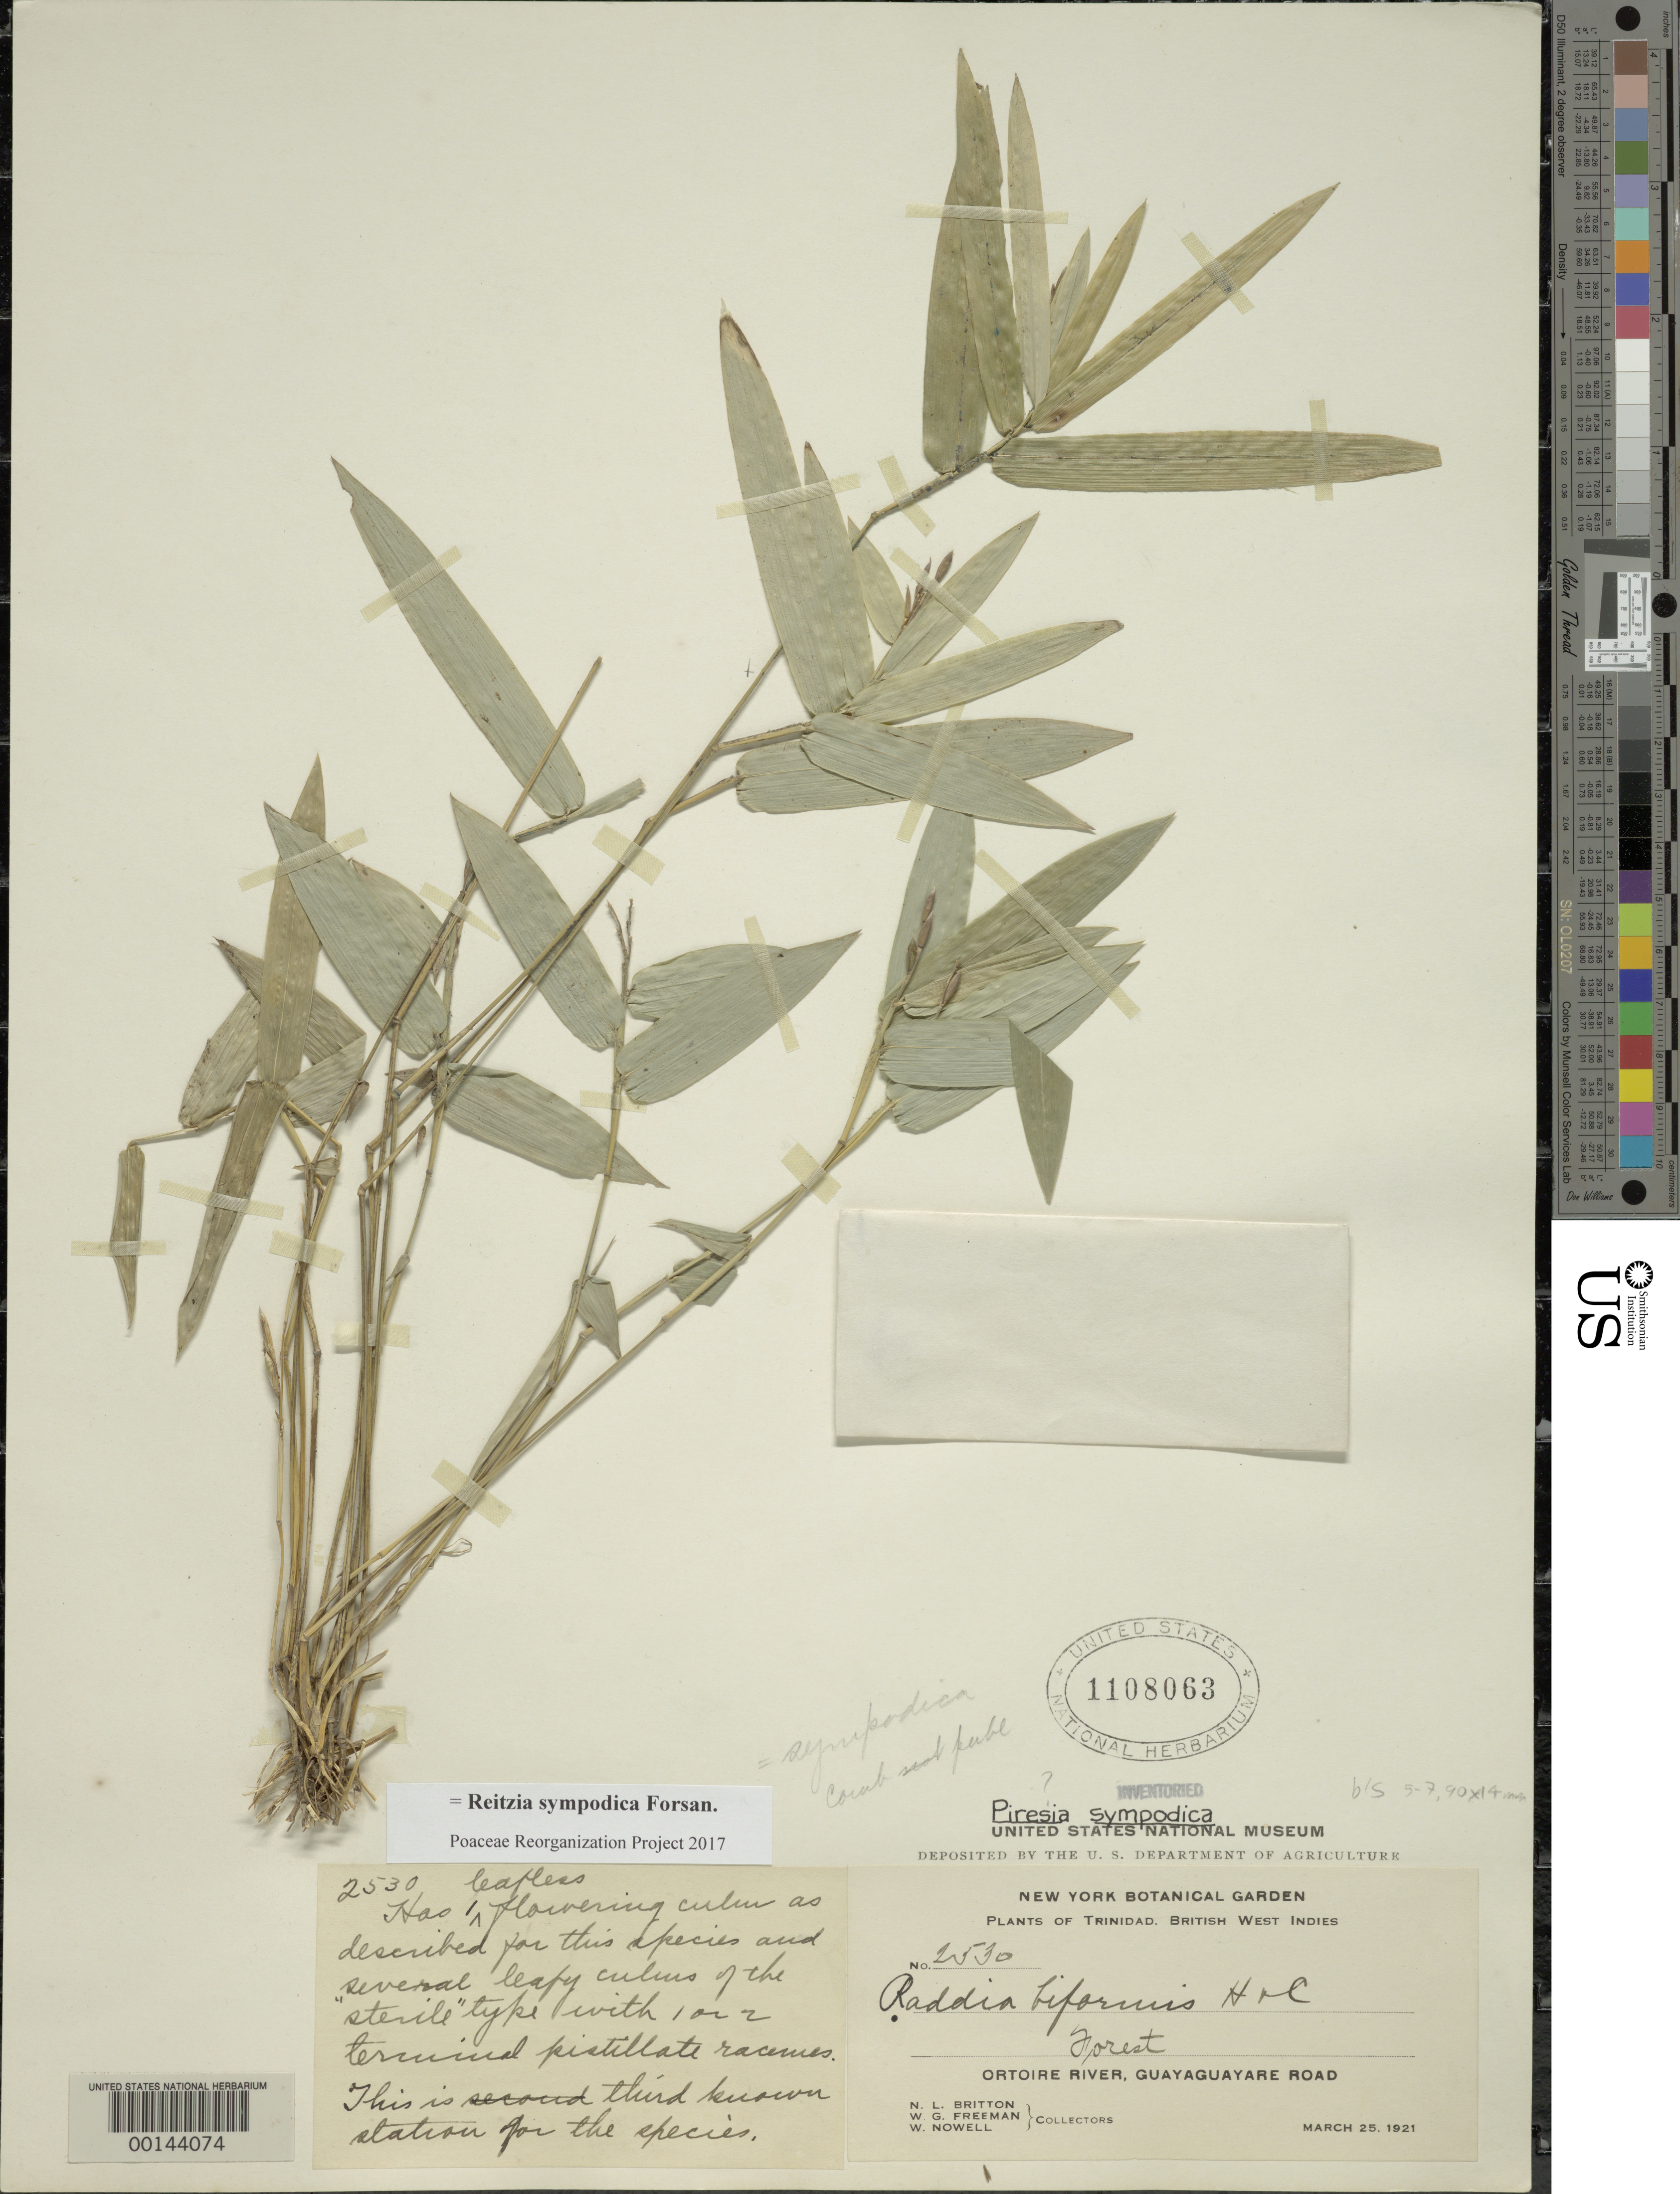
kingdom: Plantae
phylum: Tracheophyta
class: Liliopsida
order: Poales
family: Poaceae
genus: Reitzia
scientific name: Reitzia sympodica ined. 2019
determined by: Poaceae Reorganization Project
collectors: N. Britton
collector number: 2530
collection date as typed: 25 Mar 1921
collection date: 1921-03-25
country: Trinidad and Tobago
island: Trinidad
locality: Ortoire rv., guayaguayare rd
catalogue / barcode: US 1108063